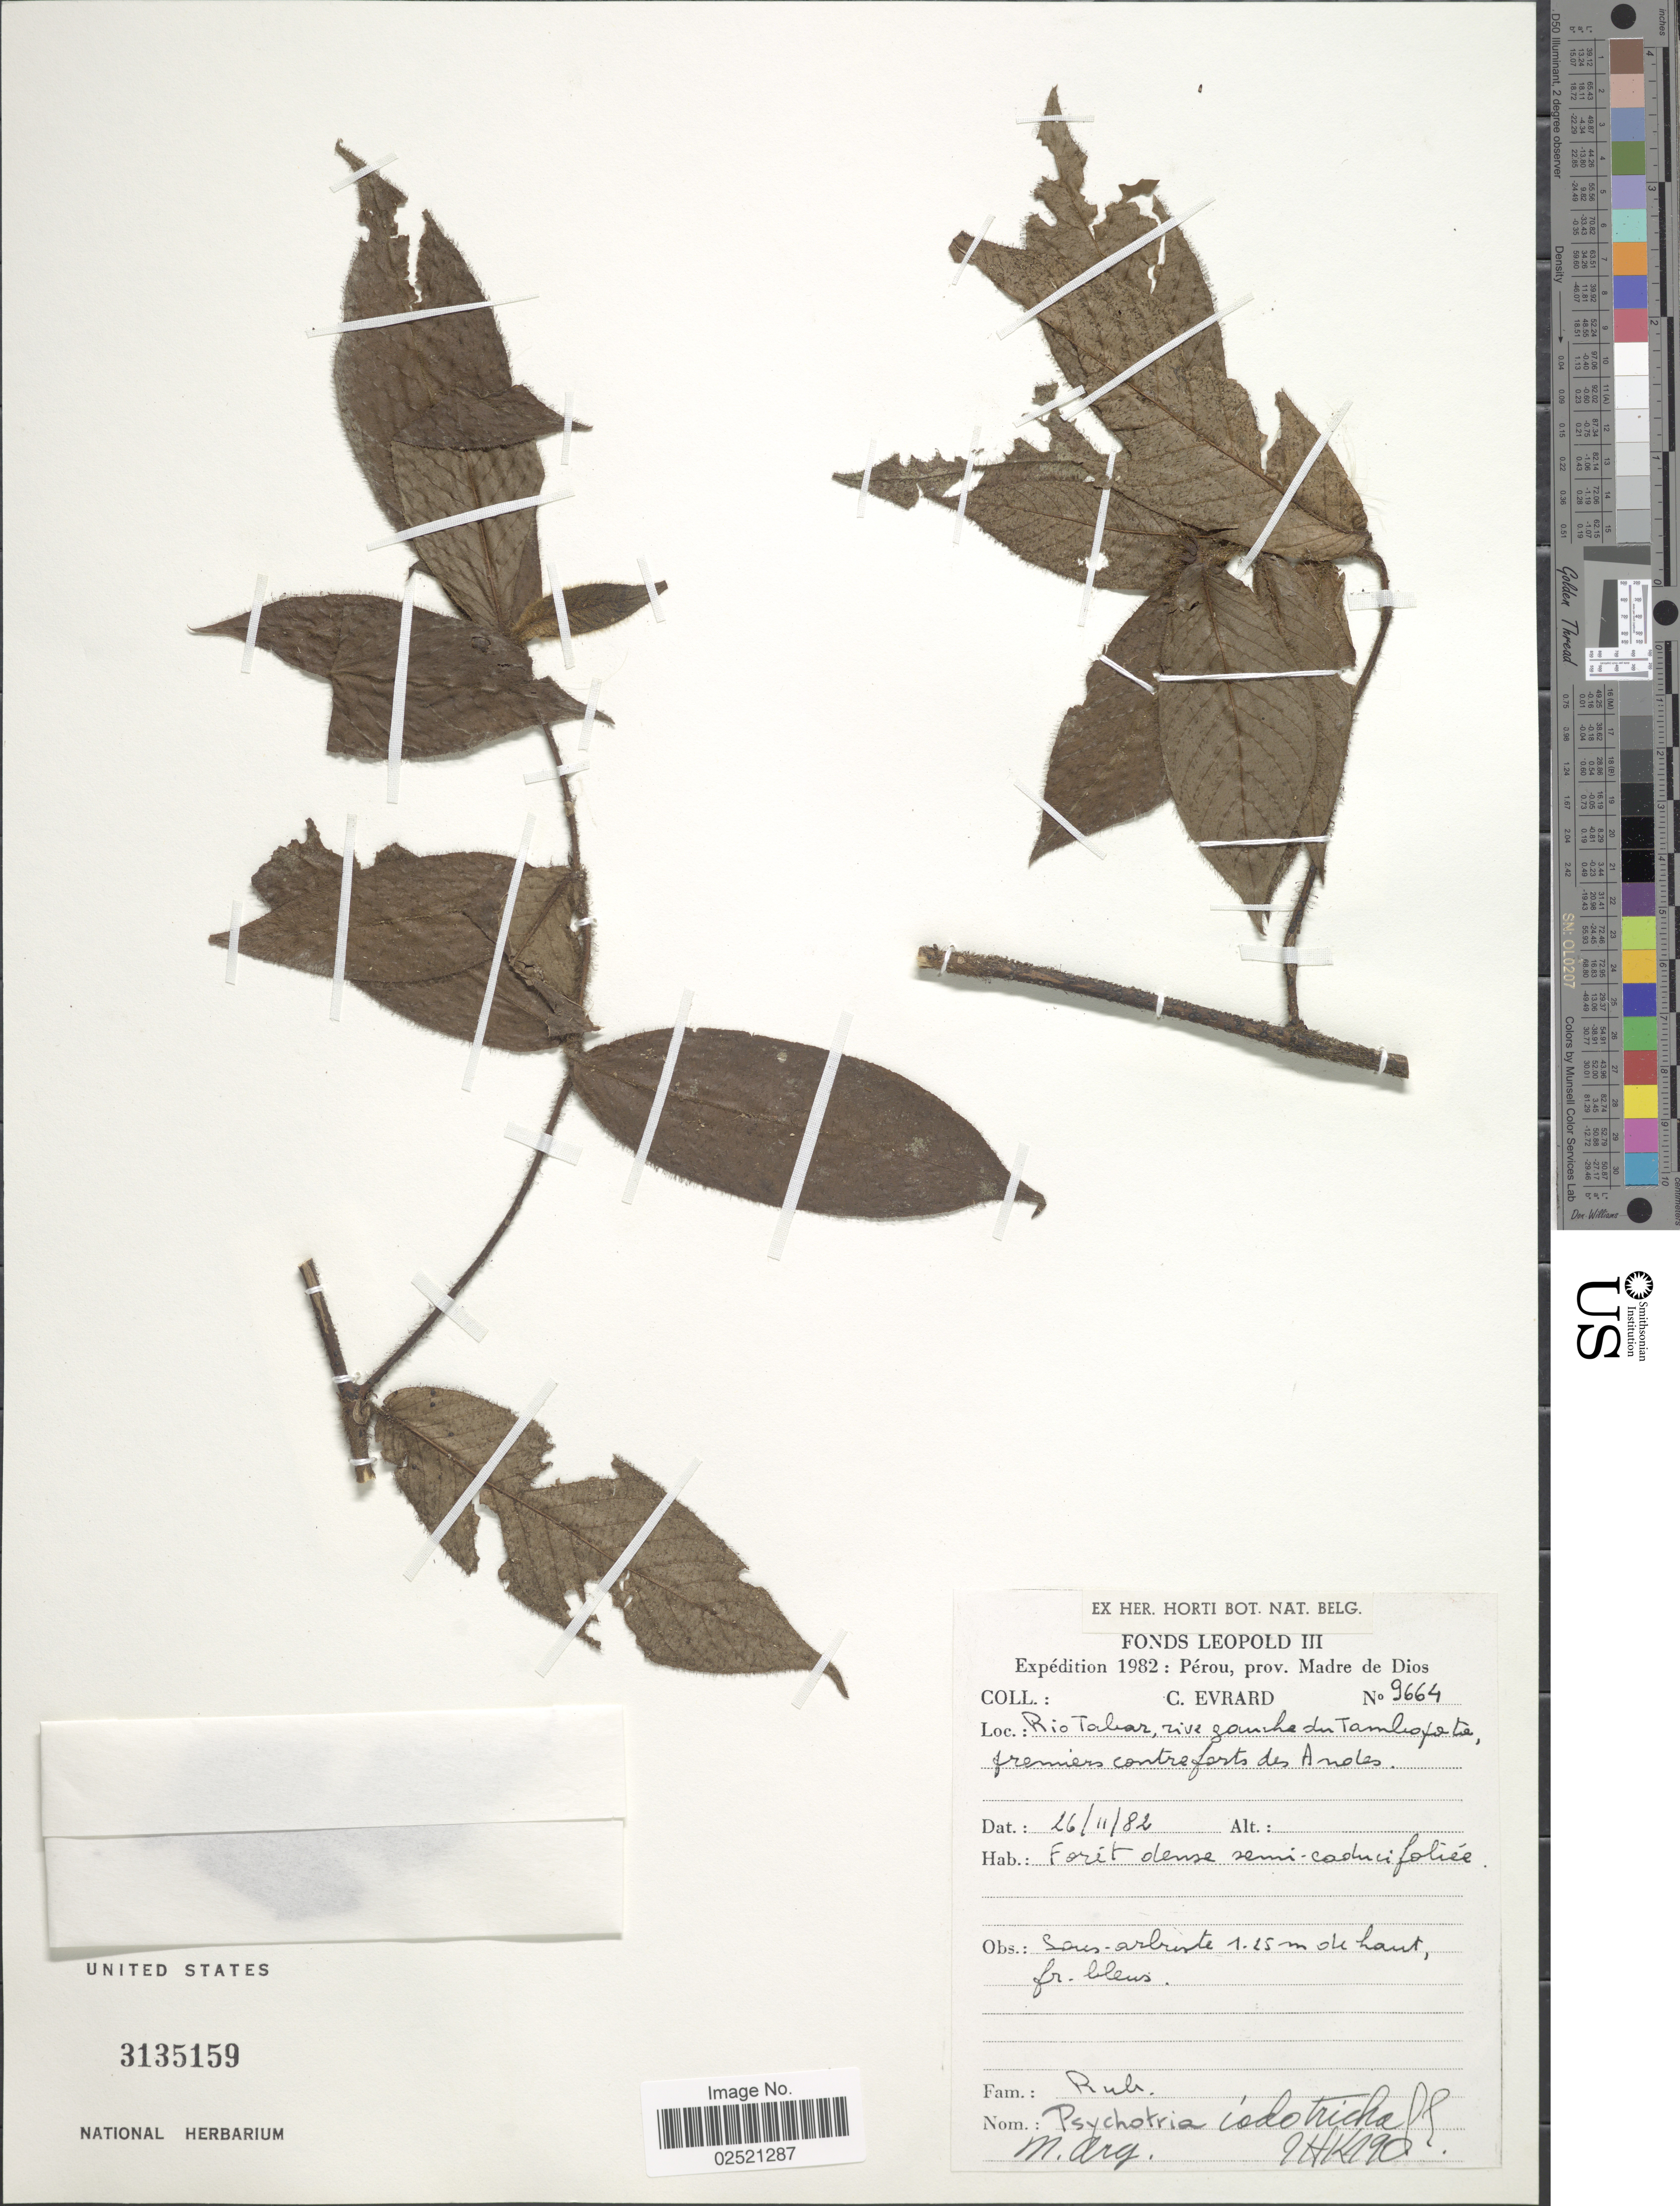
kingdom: Plantae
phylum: Tracheophyta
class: Magnoliopsida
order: Gentianales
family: Rubiaceae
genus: Psychotria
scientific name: Psychotria iodotricha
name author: Müll. Arg.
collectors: C. Evrard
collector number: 9664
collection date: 1982-11-26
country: Peru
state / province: Madre de Dios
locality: Río Tabar, rive gauche du Tambopata, premiers contreforts des Andes, Pérou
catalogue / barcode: US 3135159